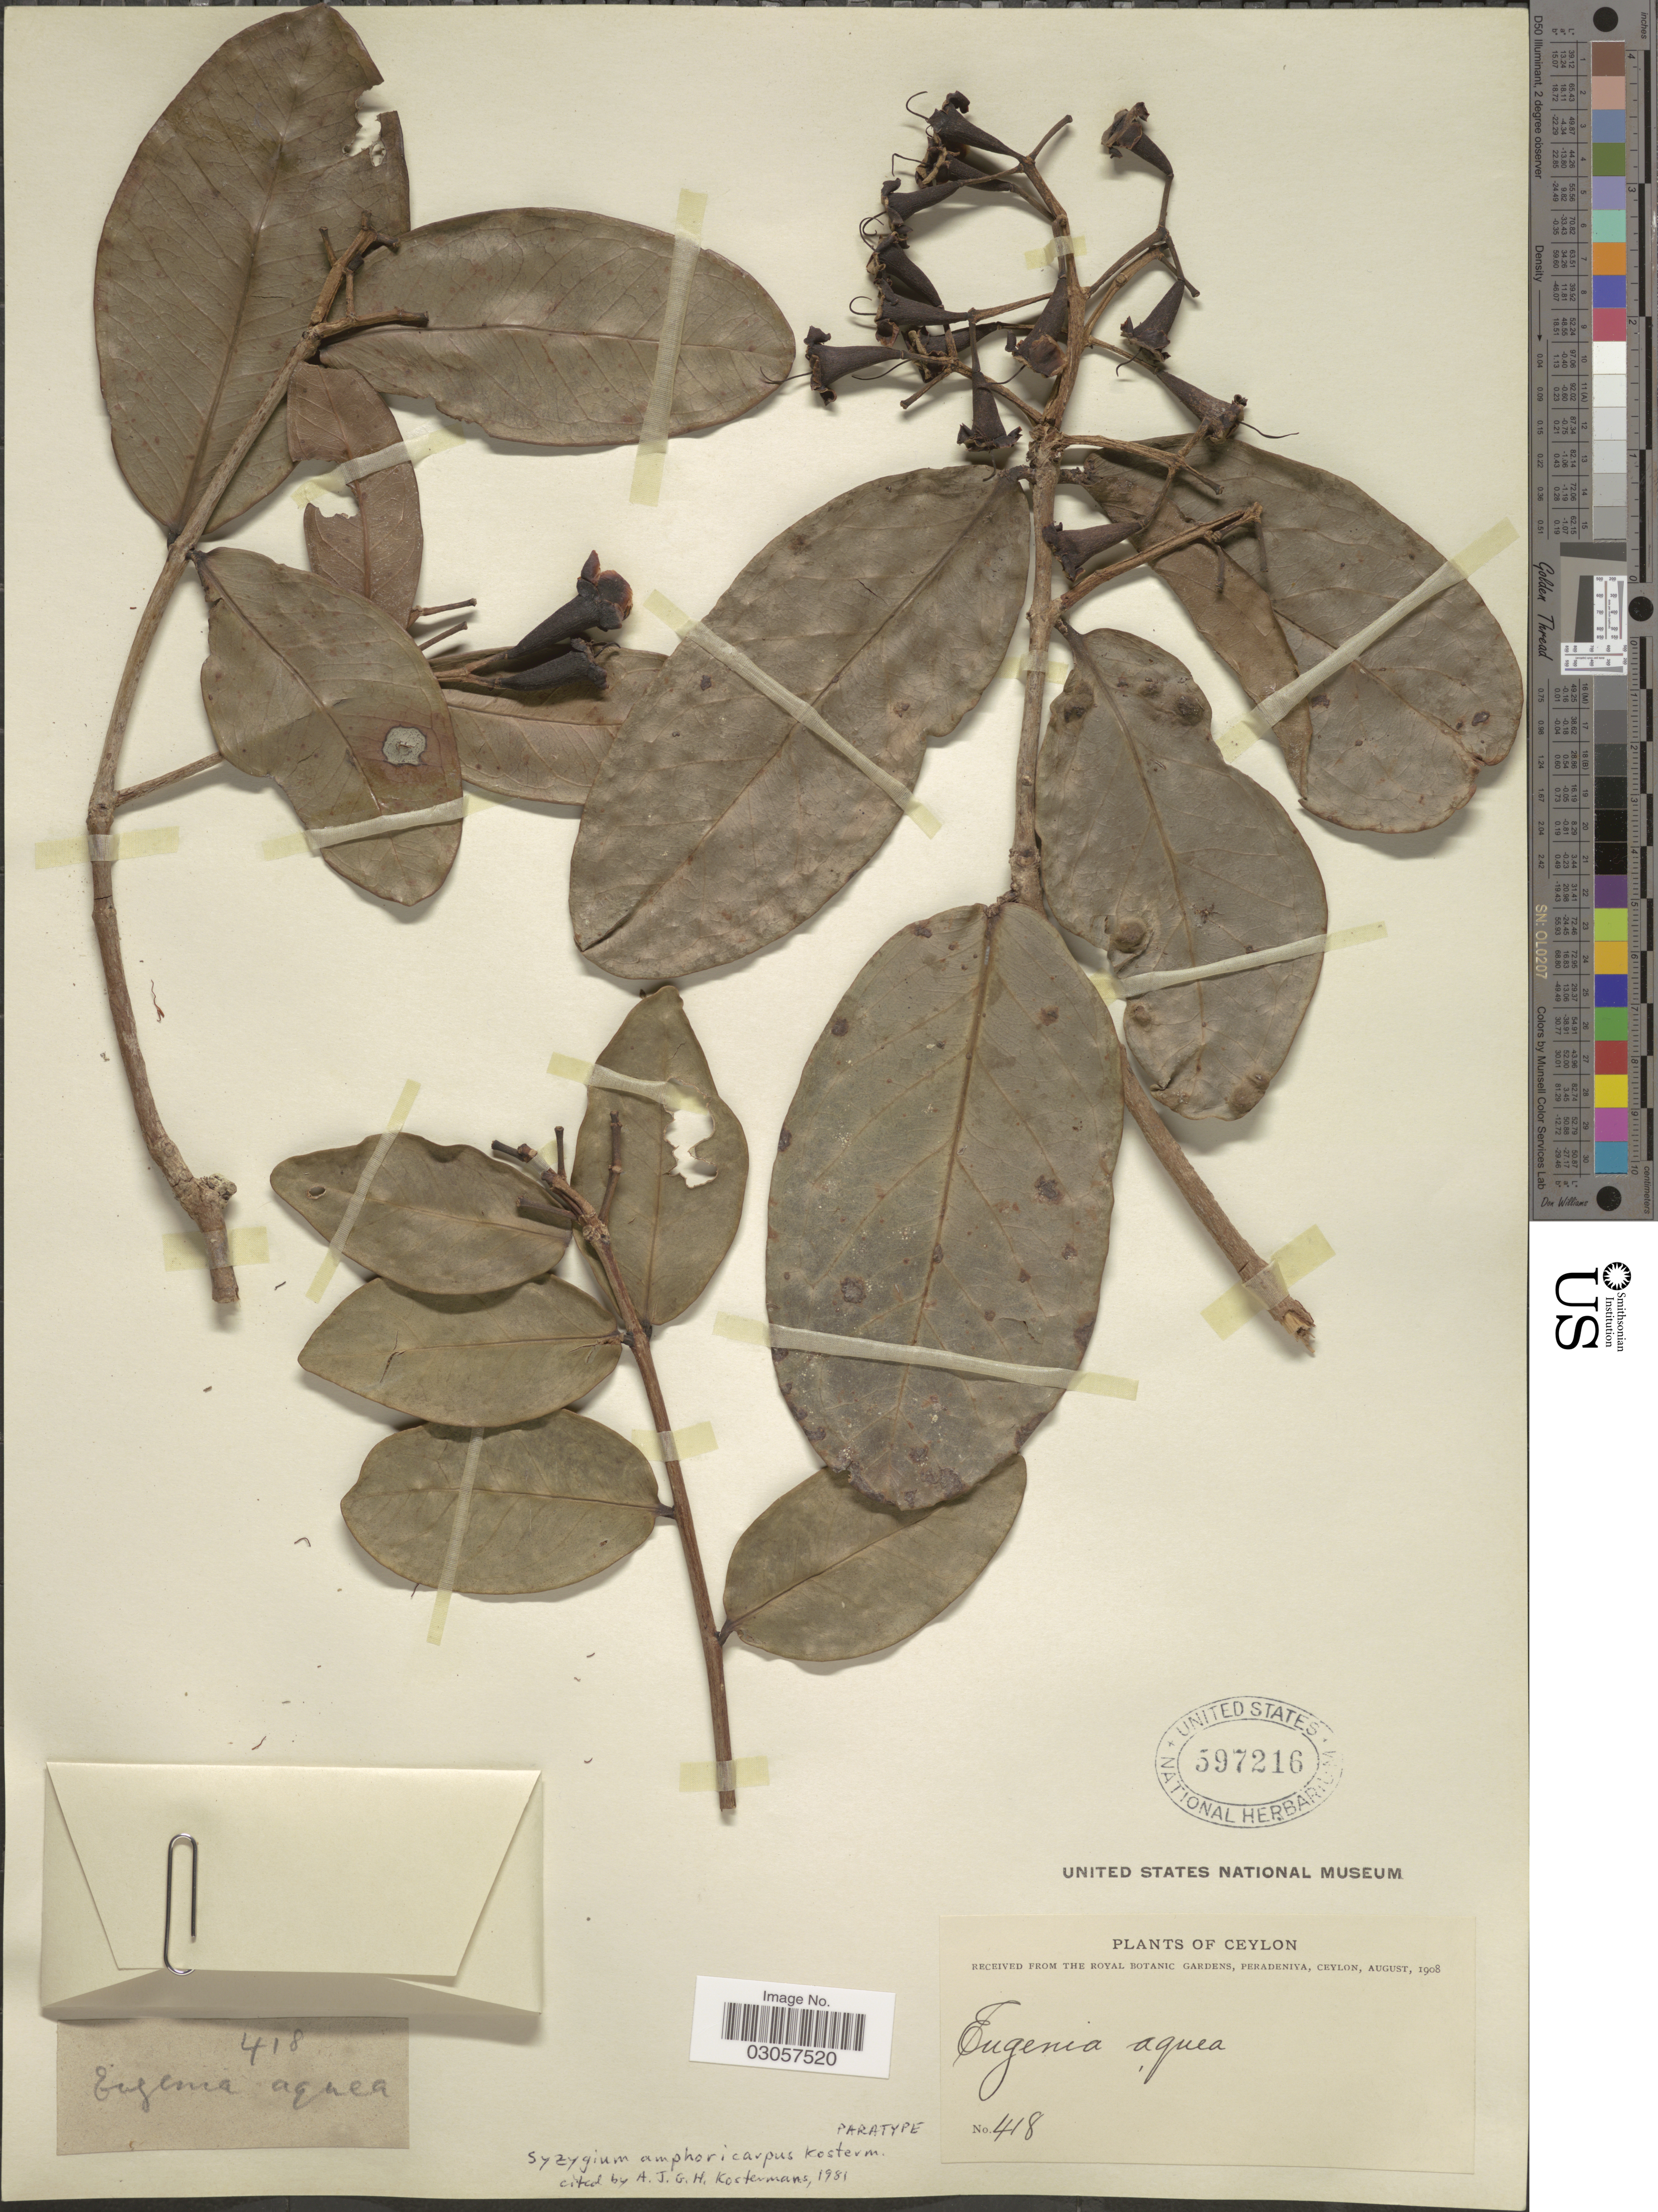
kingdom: Plantae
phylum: Tracheophyta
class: Magnoliopsida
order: Myrtales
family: Myrtaceae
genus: Syzygium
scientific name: Syzygium amphoraecarpus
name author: Kosterm.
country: Sri Lanka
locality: Ceylon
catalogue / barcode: US 597216